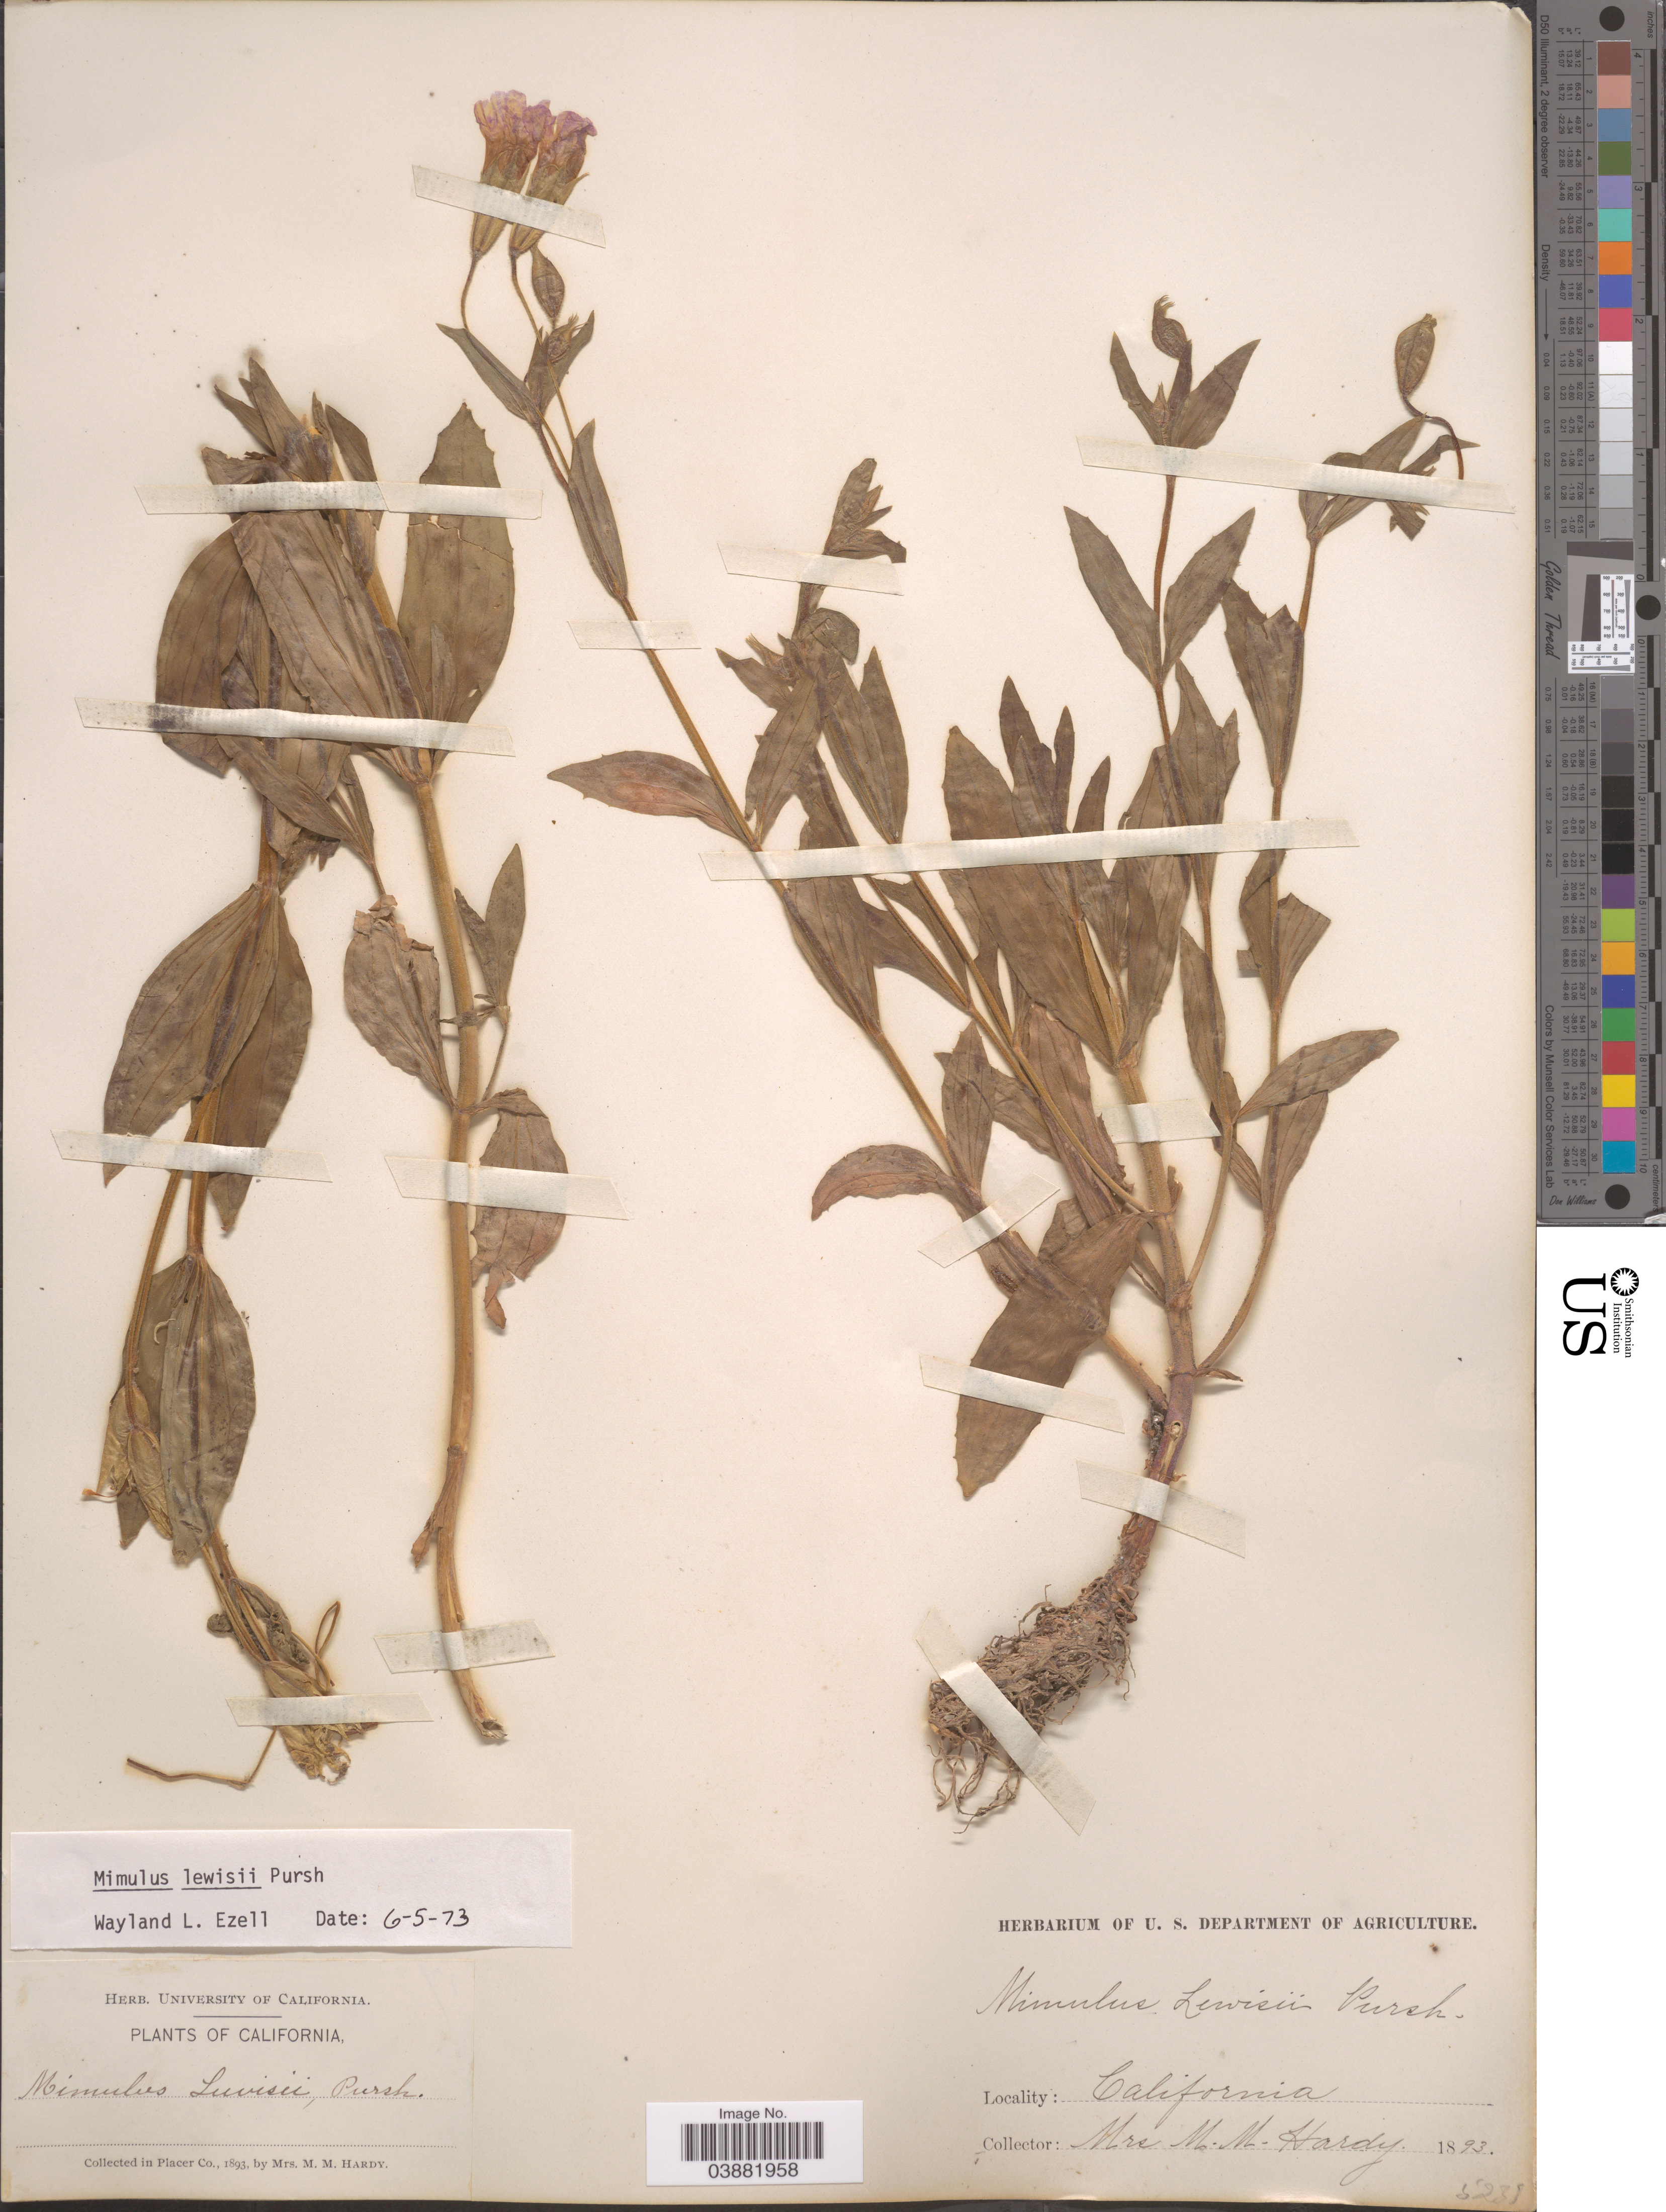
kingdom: Plantae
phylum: Tracheophyta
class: Magnoliopsida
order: Lamiales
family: Phrymaceae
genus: Mimulus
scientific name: Mimulus lewisii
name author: Pursh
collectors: Mrs. M. M. Hardy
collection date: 1893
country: United States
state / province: California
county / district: Placer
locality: Placer Co.